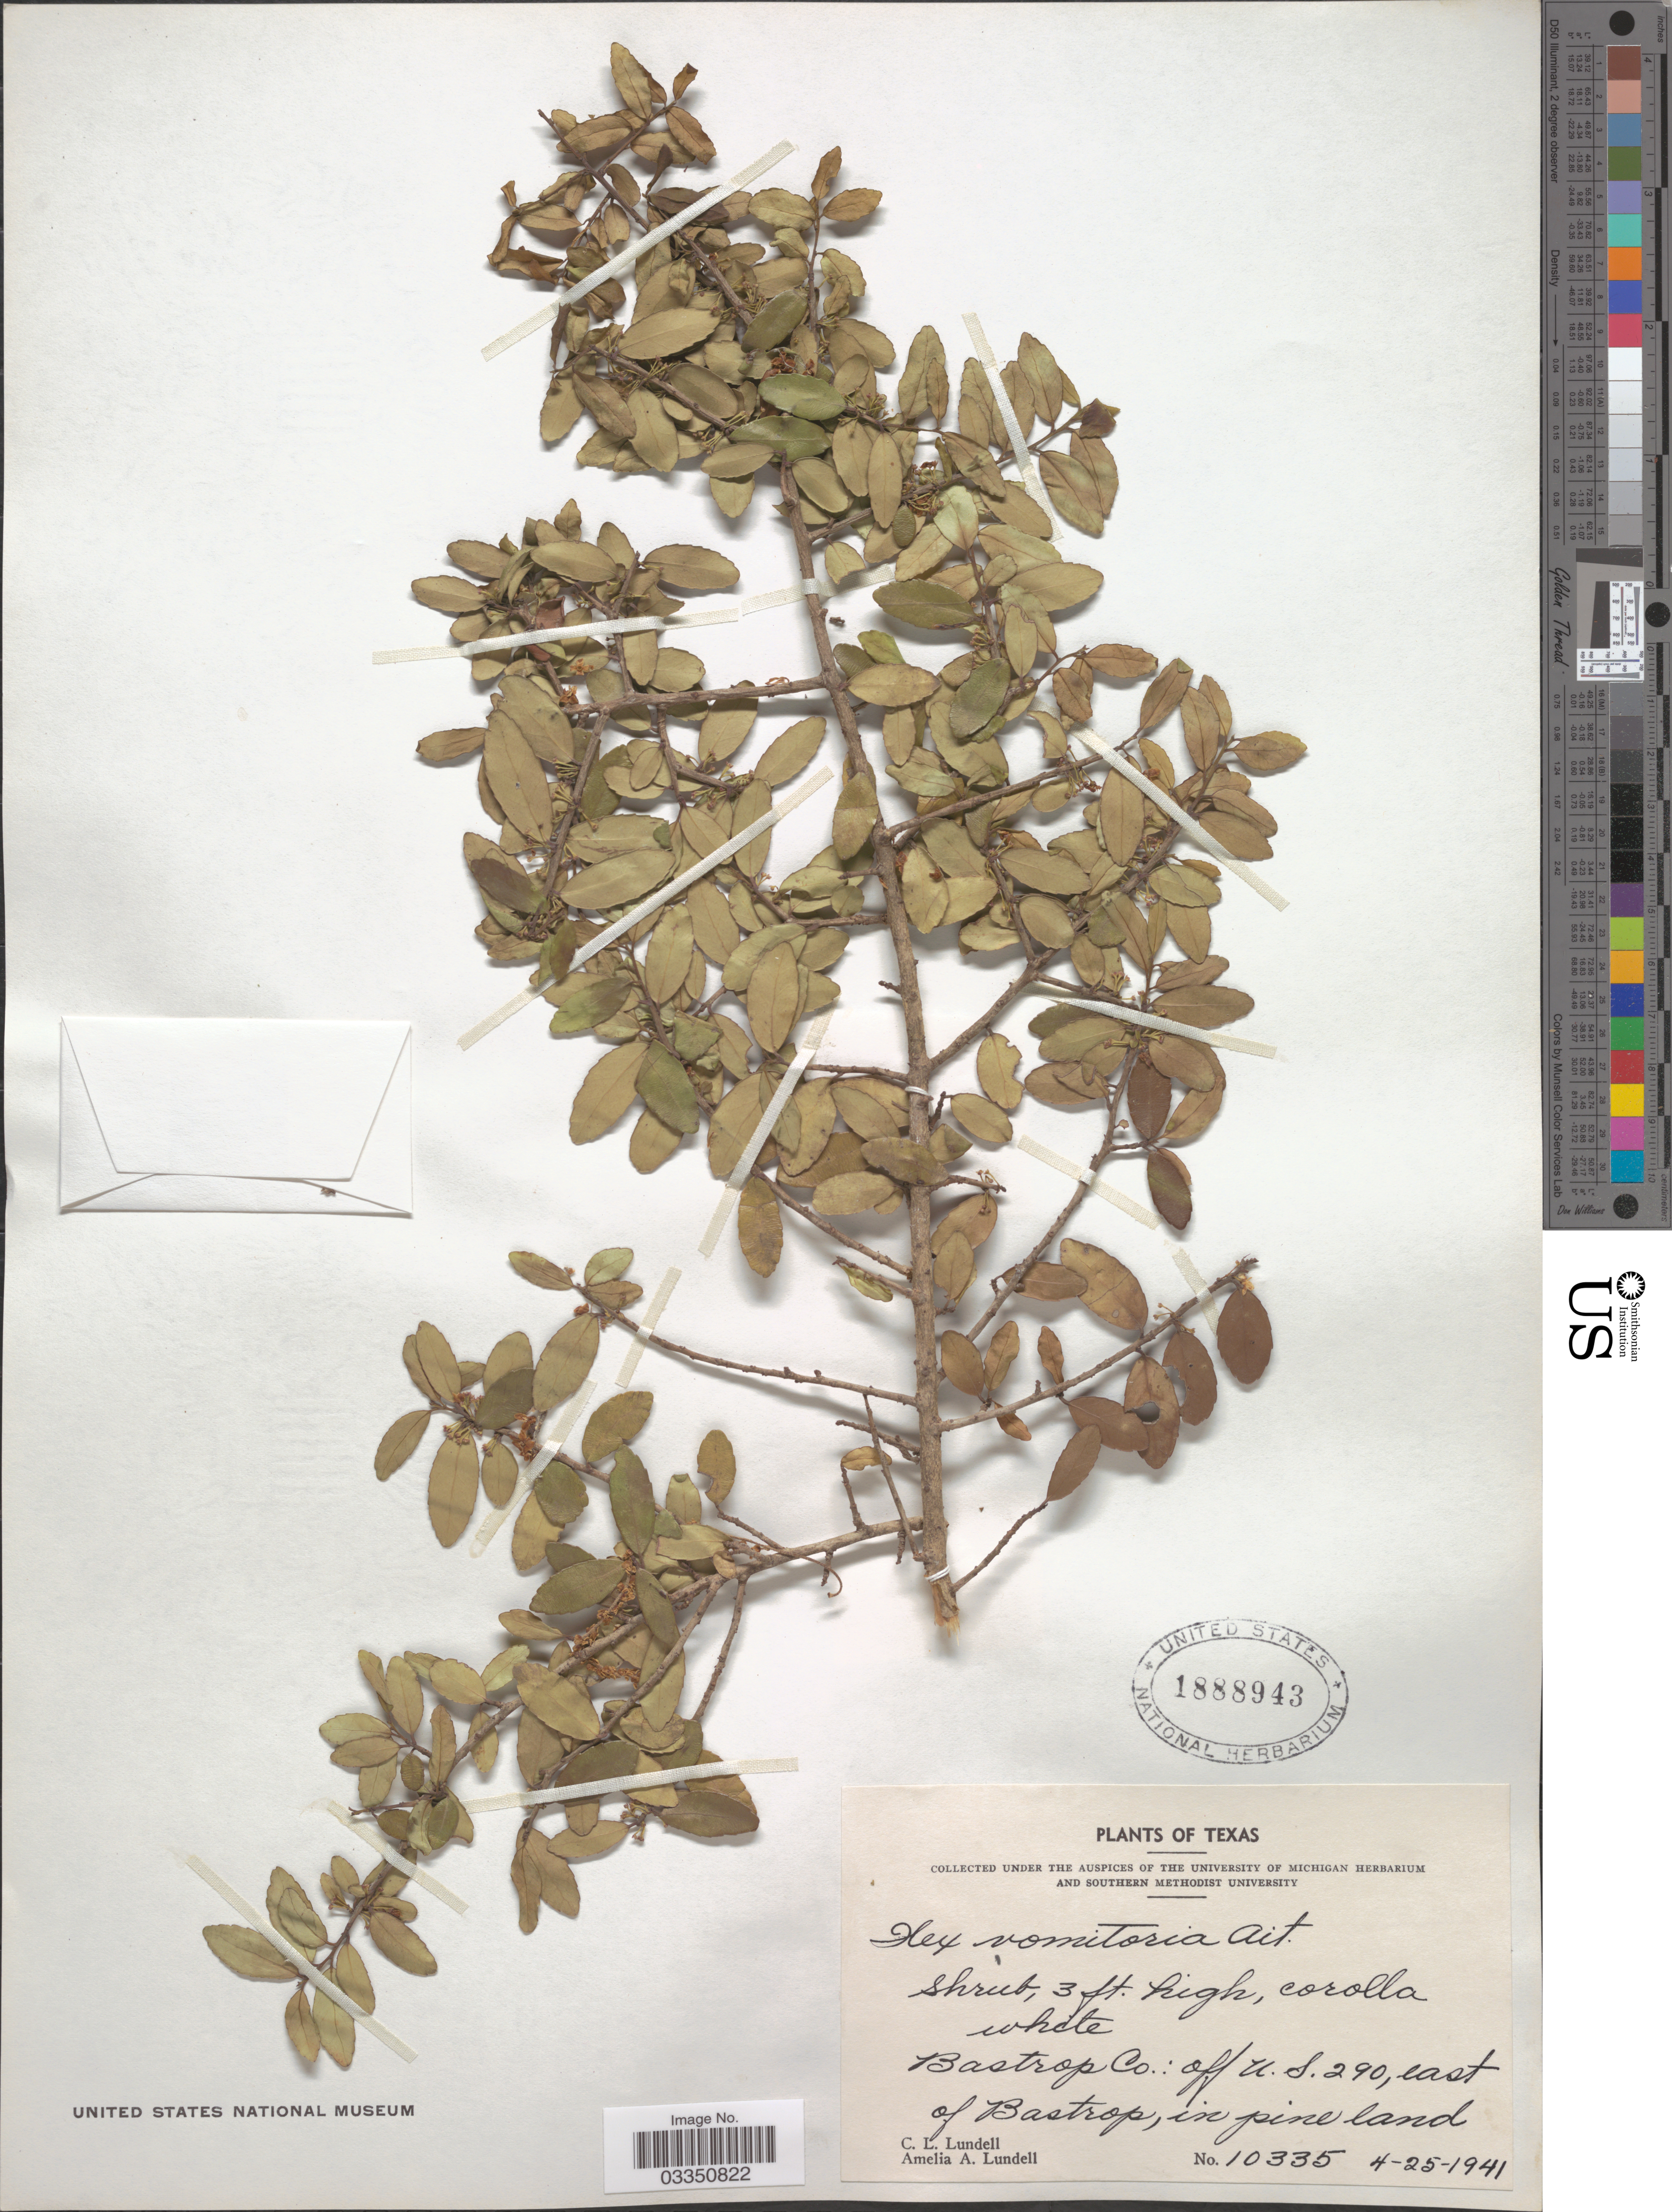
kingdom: Plantae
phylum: Tracheophyta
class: Magnoliopsida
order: Aquifoliales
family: Aquifoliaceae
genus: Ilex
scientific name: Ilex vomitoria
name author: Aiton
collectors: C. L. Lundell & A. A. Lundell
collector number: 10335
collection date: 1941-04-25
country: United States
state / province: Texas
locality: Bastrop Co.: off U.S. 290, east of Bastrop.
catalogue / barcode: US 1888943